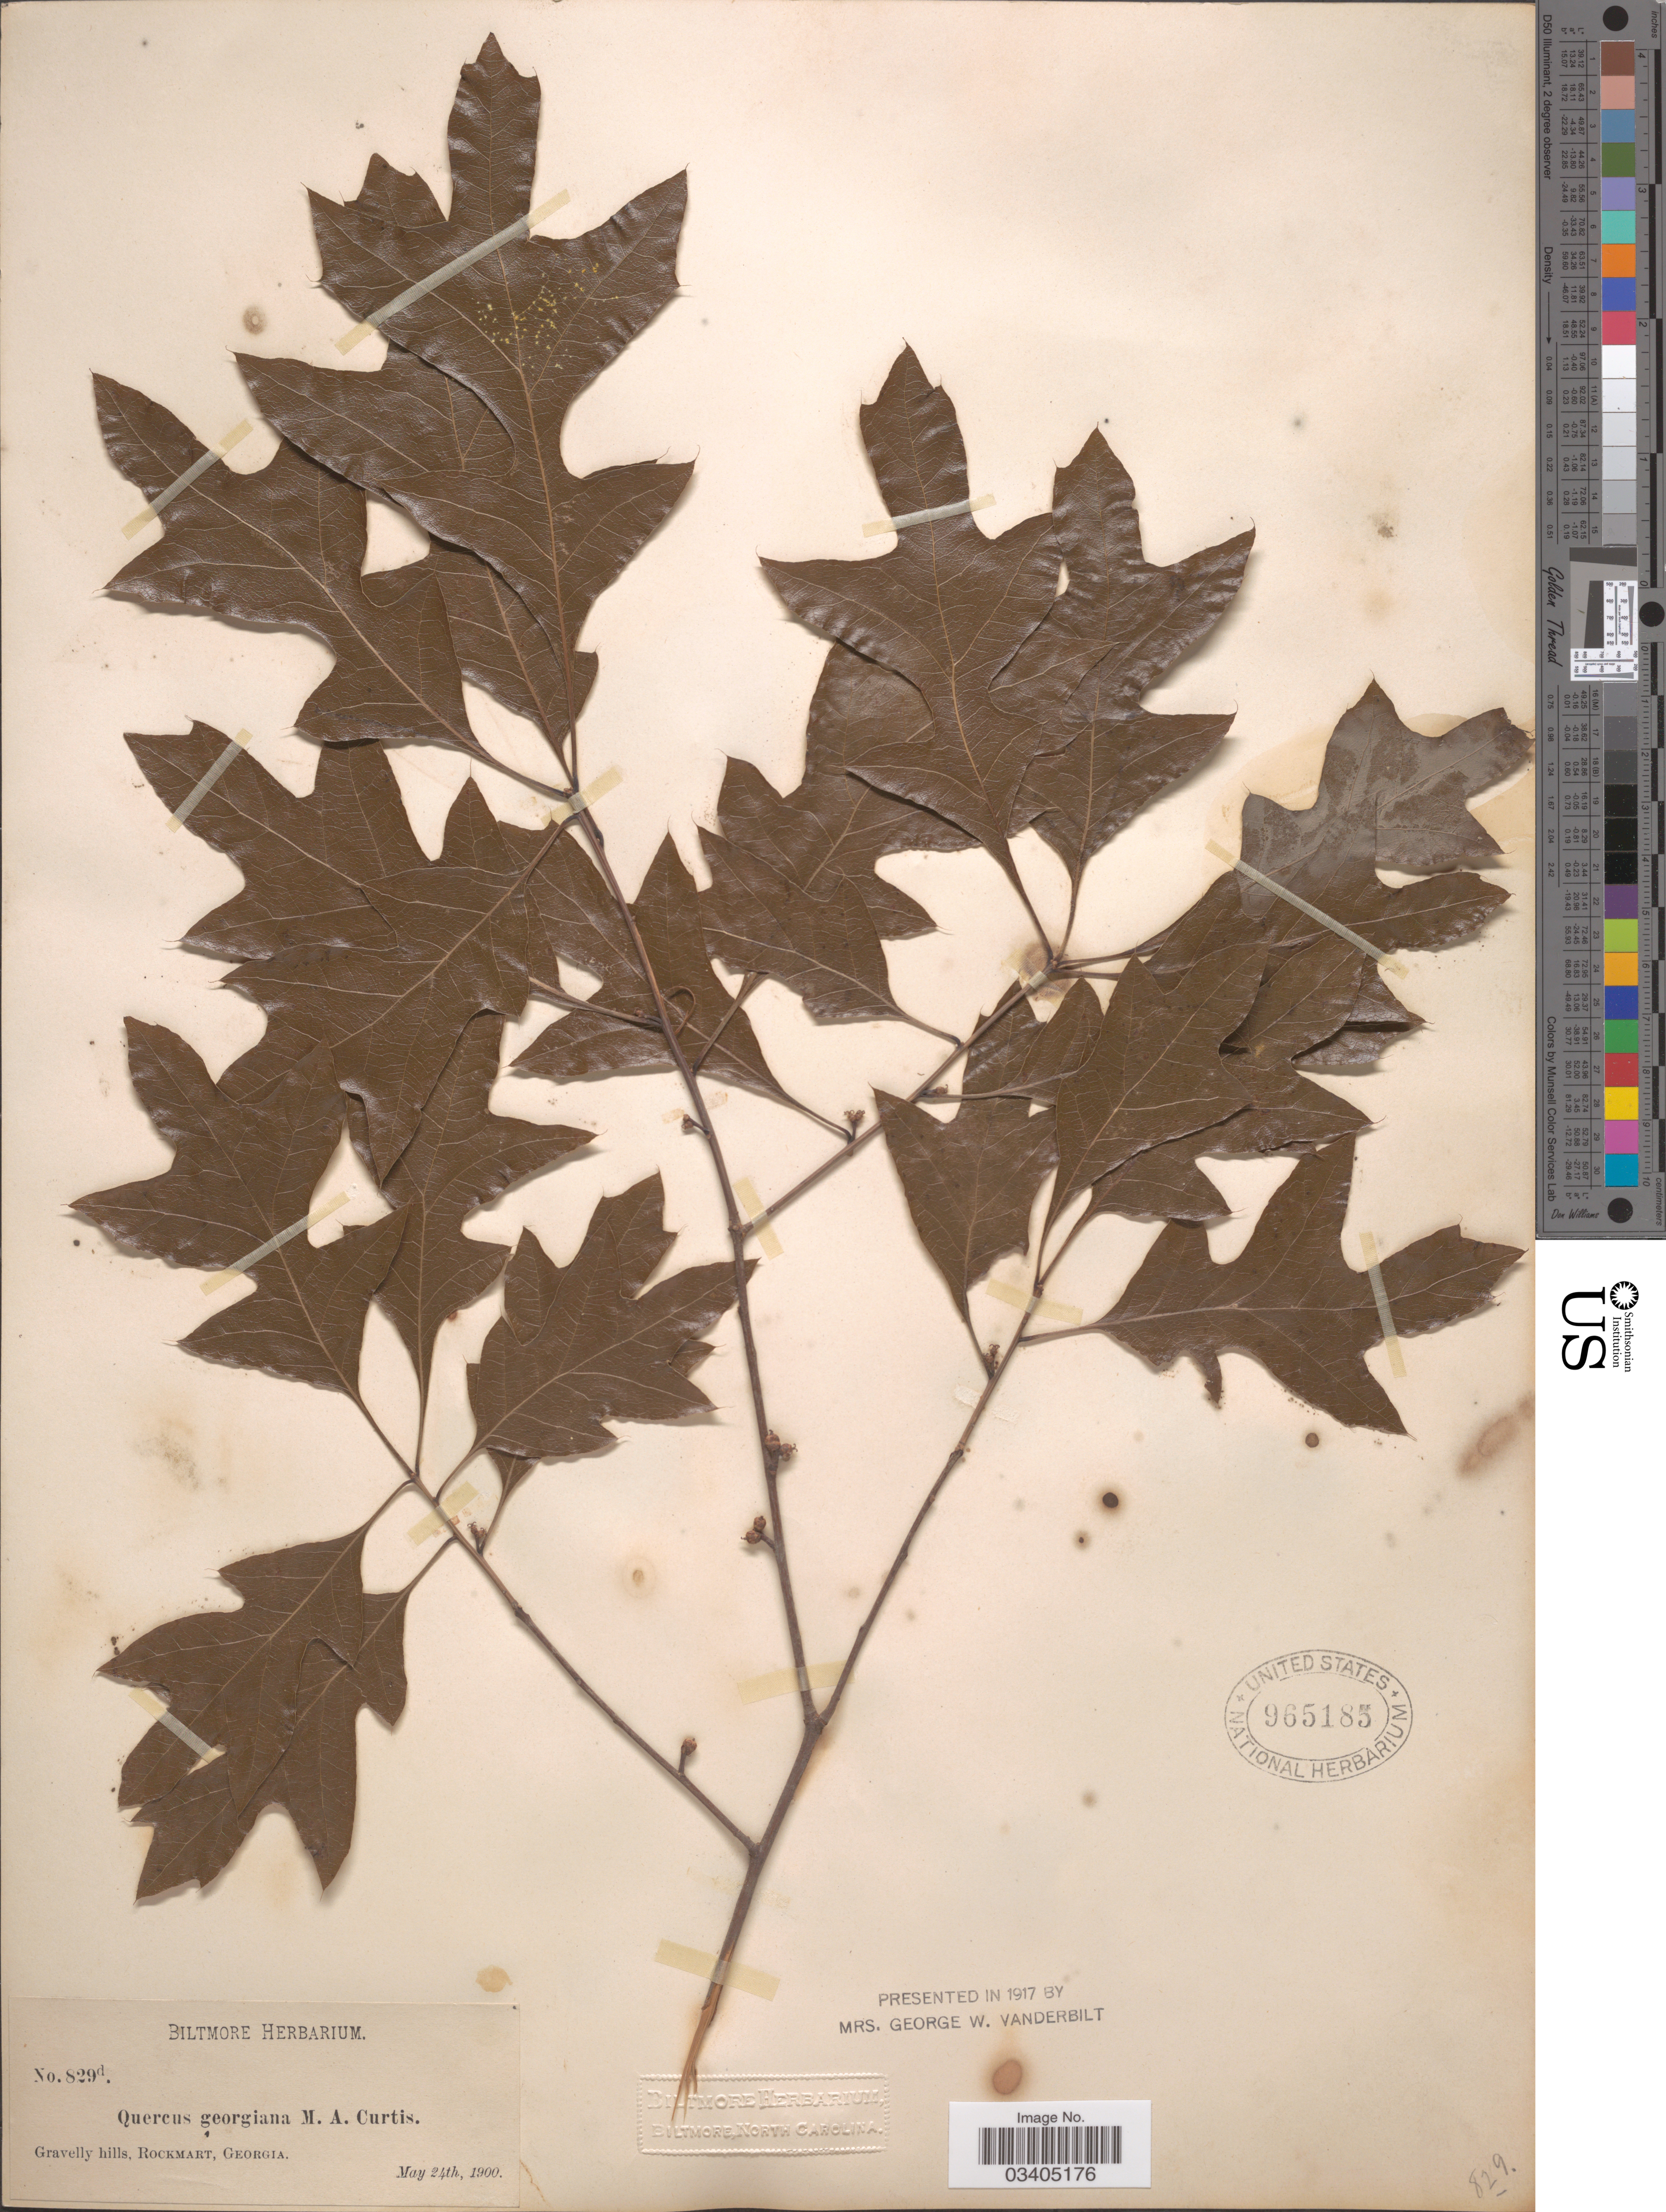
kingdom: Plantae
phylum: Tracheophyta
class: Magnoliopsida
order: Fagales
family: Fagaceae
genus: Quercus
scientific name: Quercus georgiana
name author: M.A. Curtis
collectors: ex herb. Biltmore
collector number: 829d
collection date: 1900-05-24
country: United States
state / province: Georgia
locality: Gravelly hills, Rockmart.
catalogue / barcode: US 965185